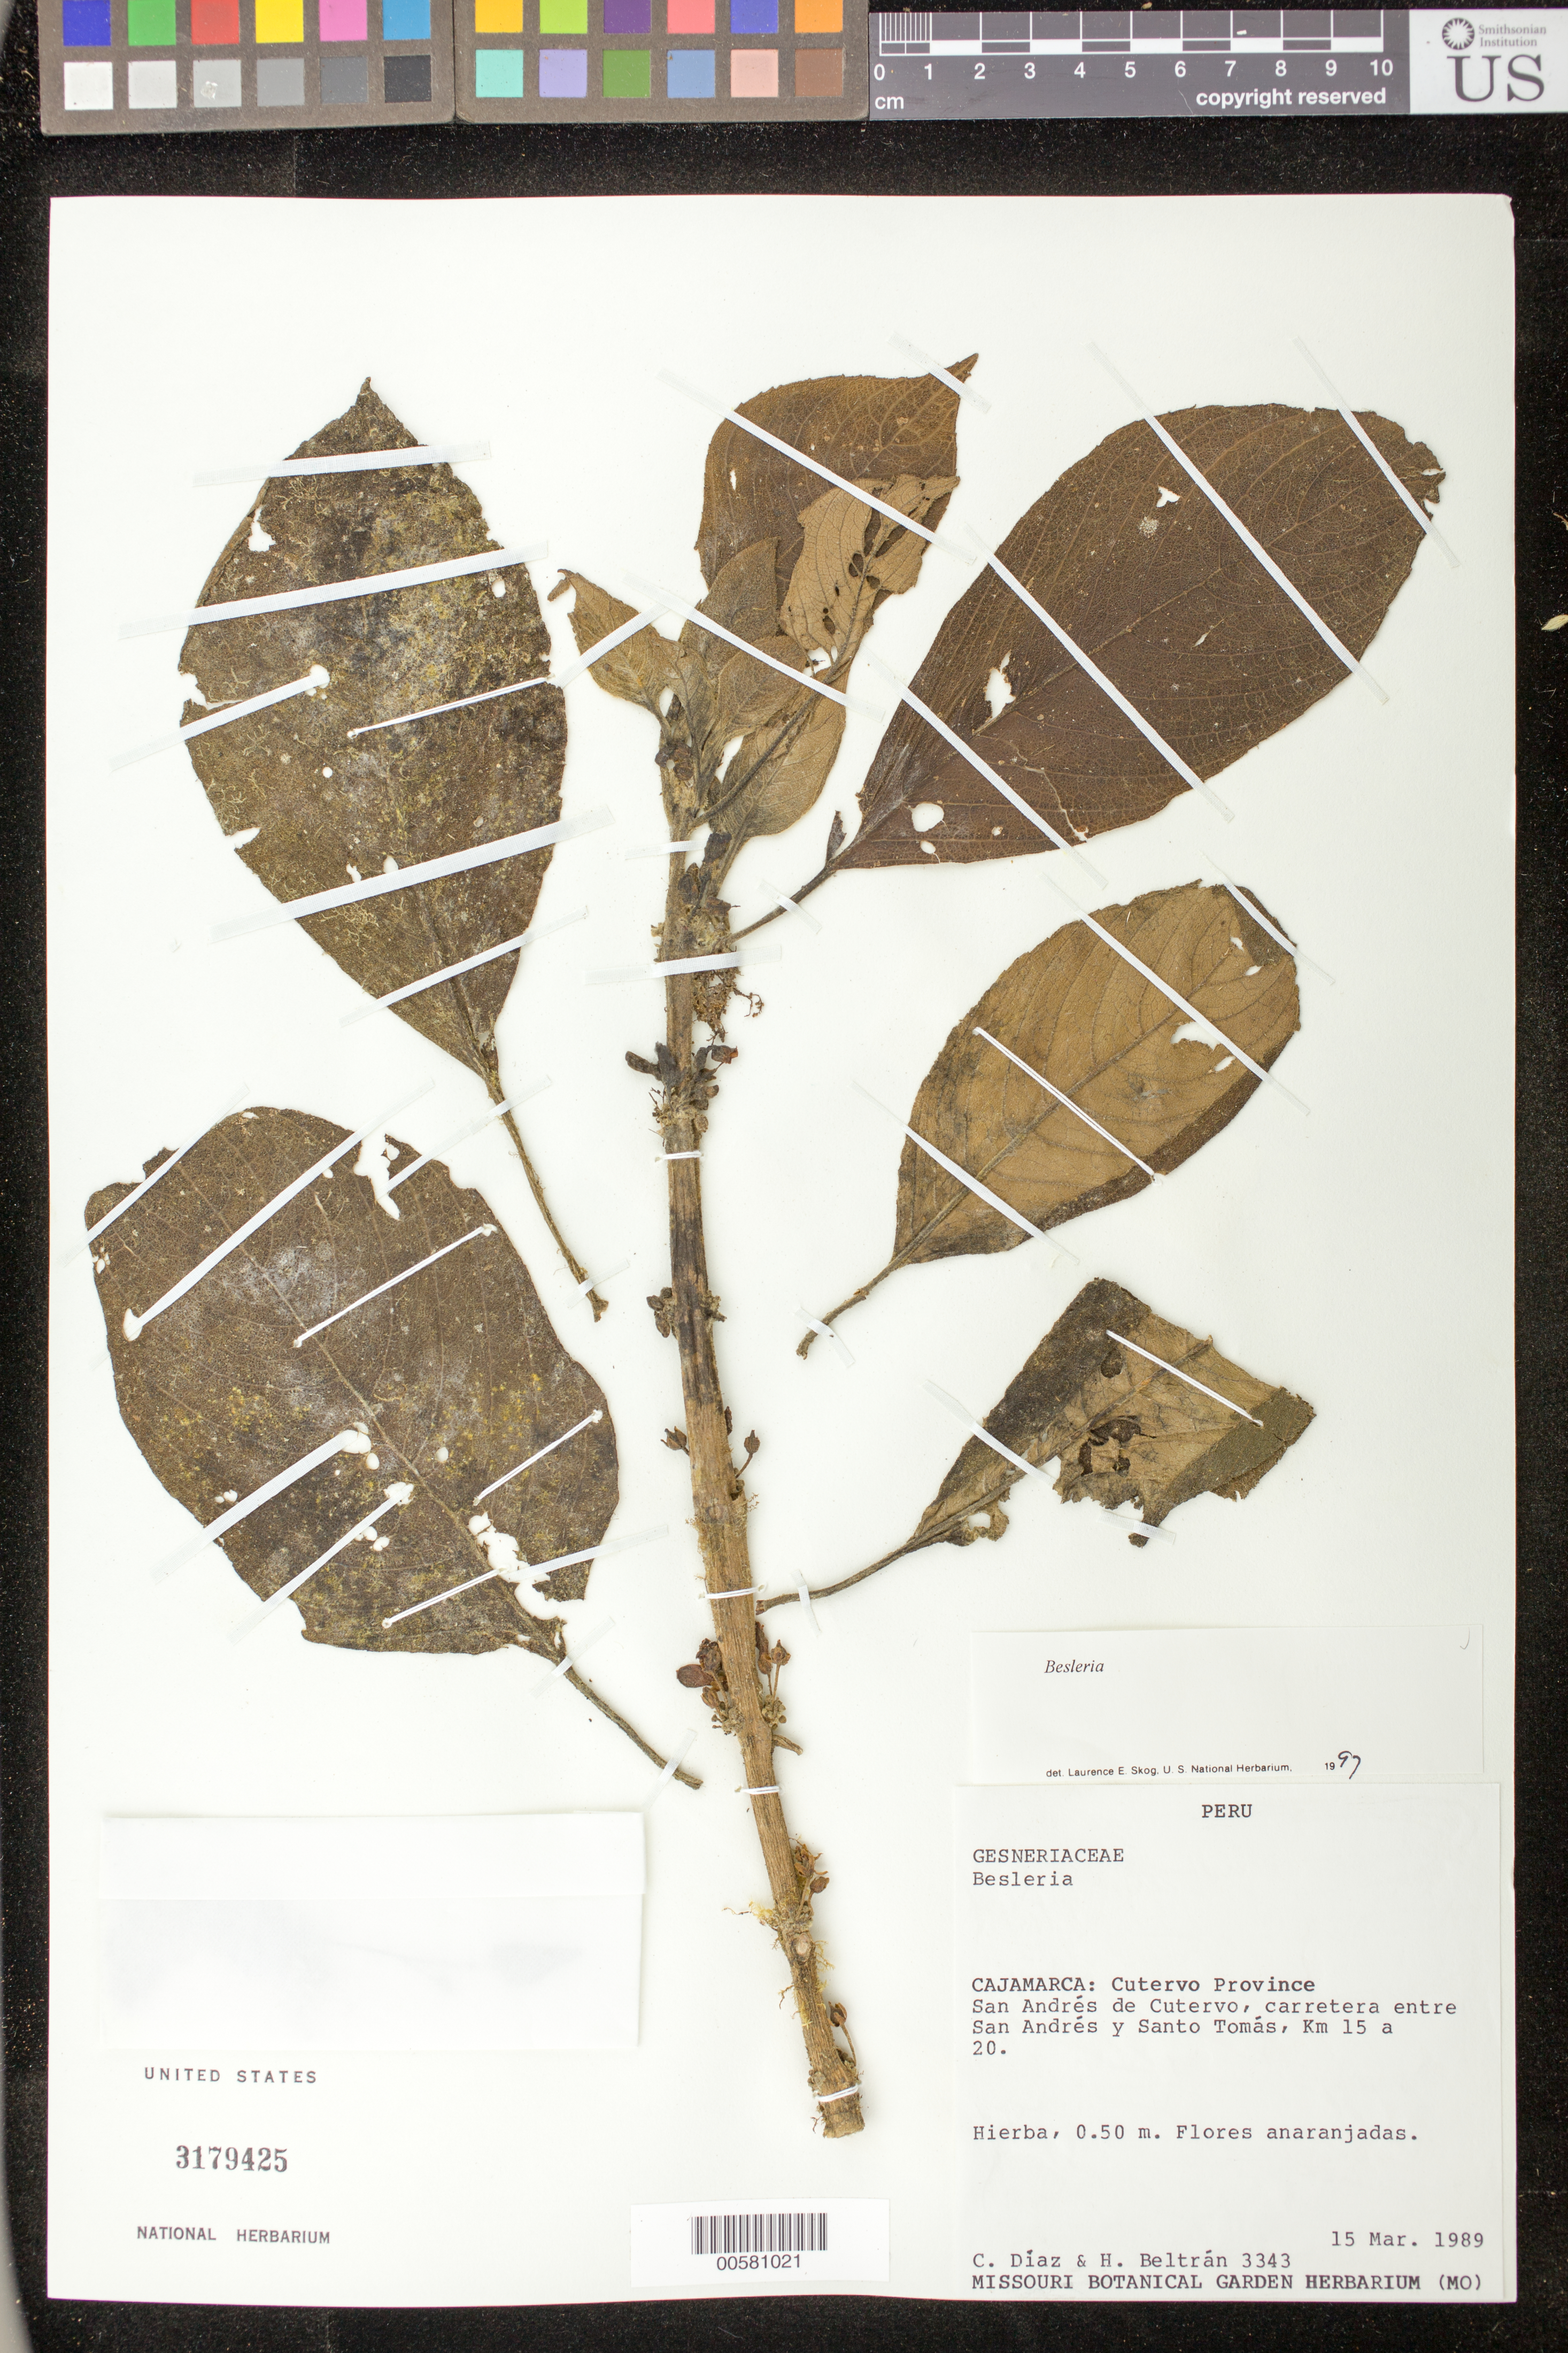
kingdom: Plantae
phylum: Tracheophyta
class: Magnoliopsida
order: Lamiales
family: Gesneriaceae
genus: Besleria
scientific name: Besleria sp.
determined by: Skog, Laurence E.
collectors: C. Díaz S. & H. Beltrán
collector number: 3343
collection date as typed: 15 Mar 1989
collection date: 1989-03-15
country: Peru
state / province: Cajamarca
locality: Prov. Cutervo; San Andrés de Cutervo, carretera entre San Andrés y Santo Tomás, Km 15 a 20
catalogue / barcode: US 3179425